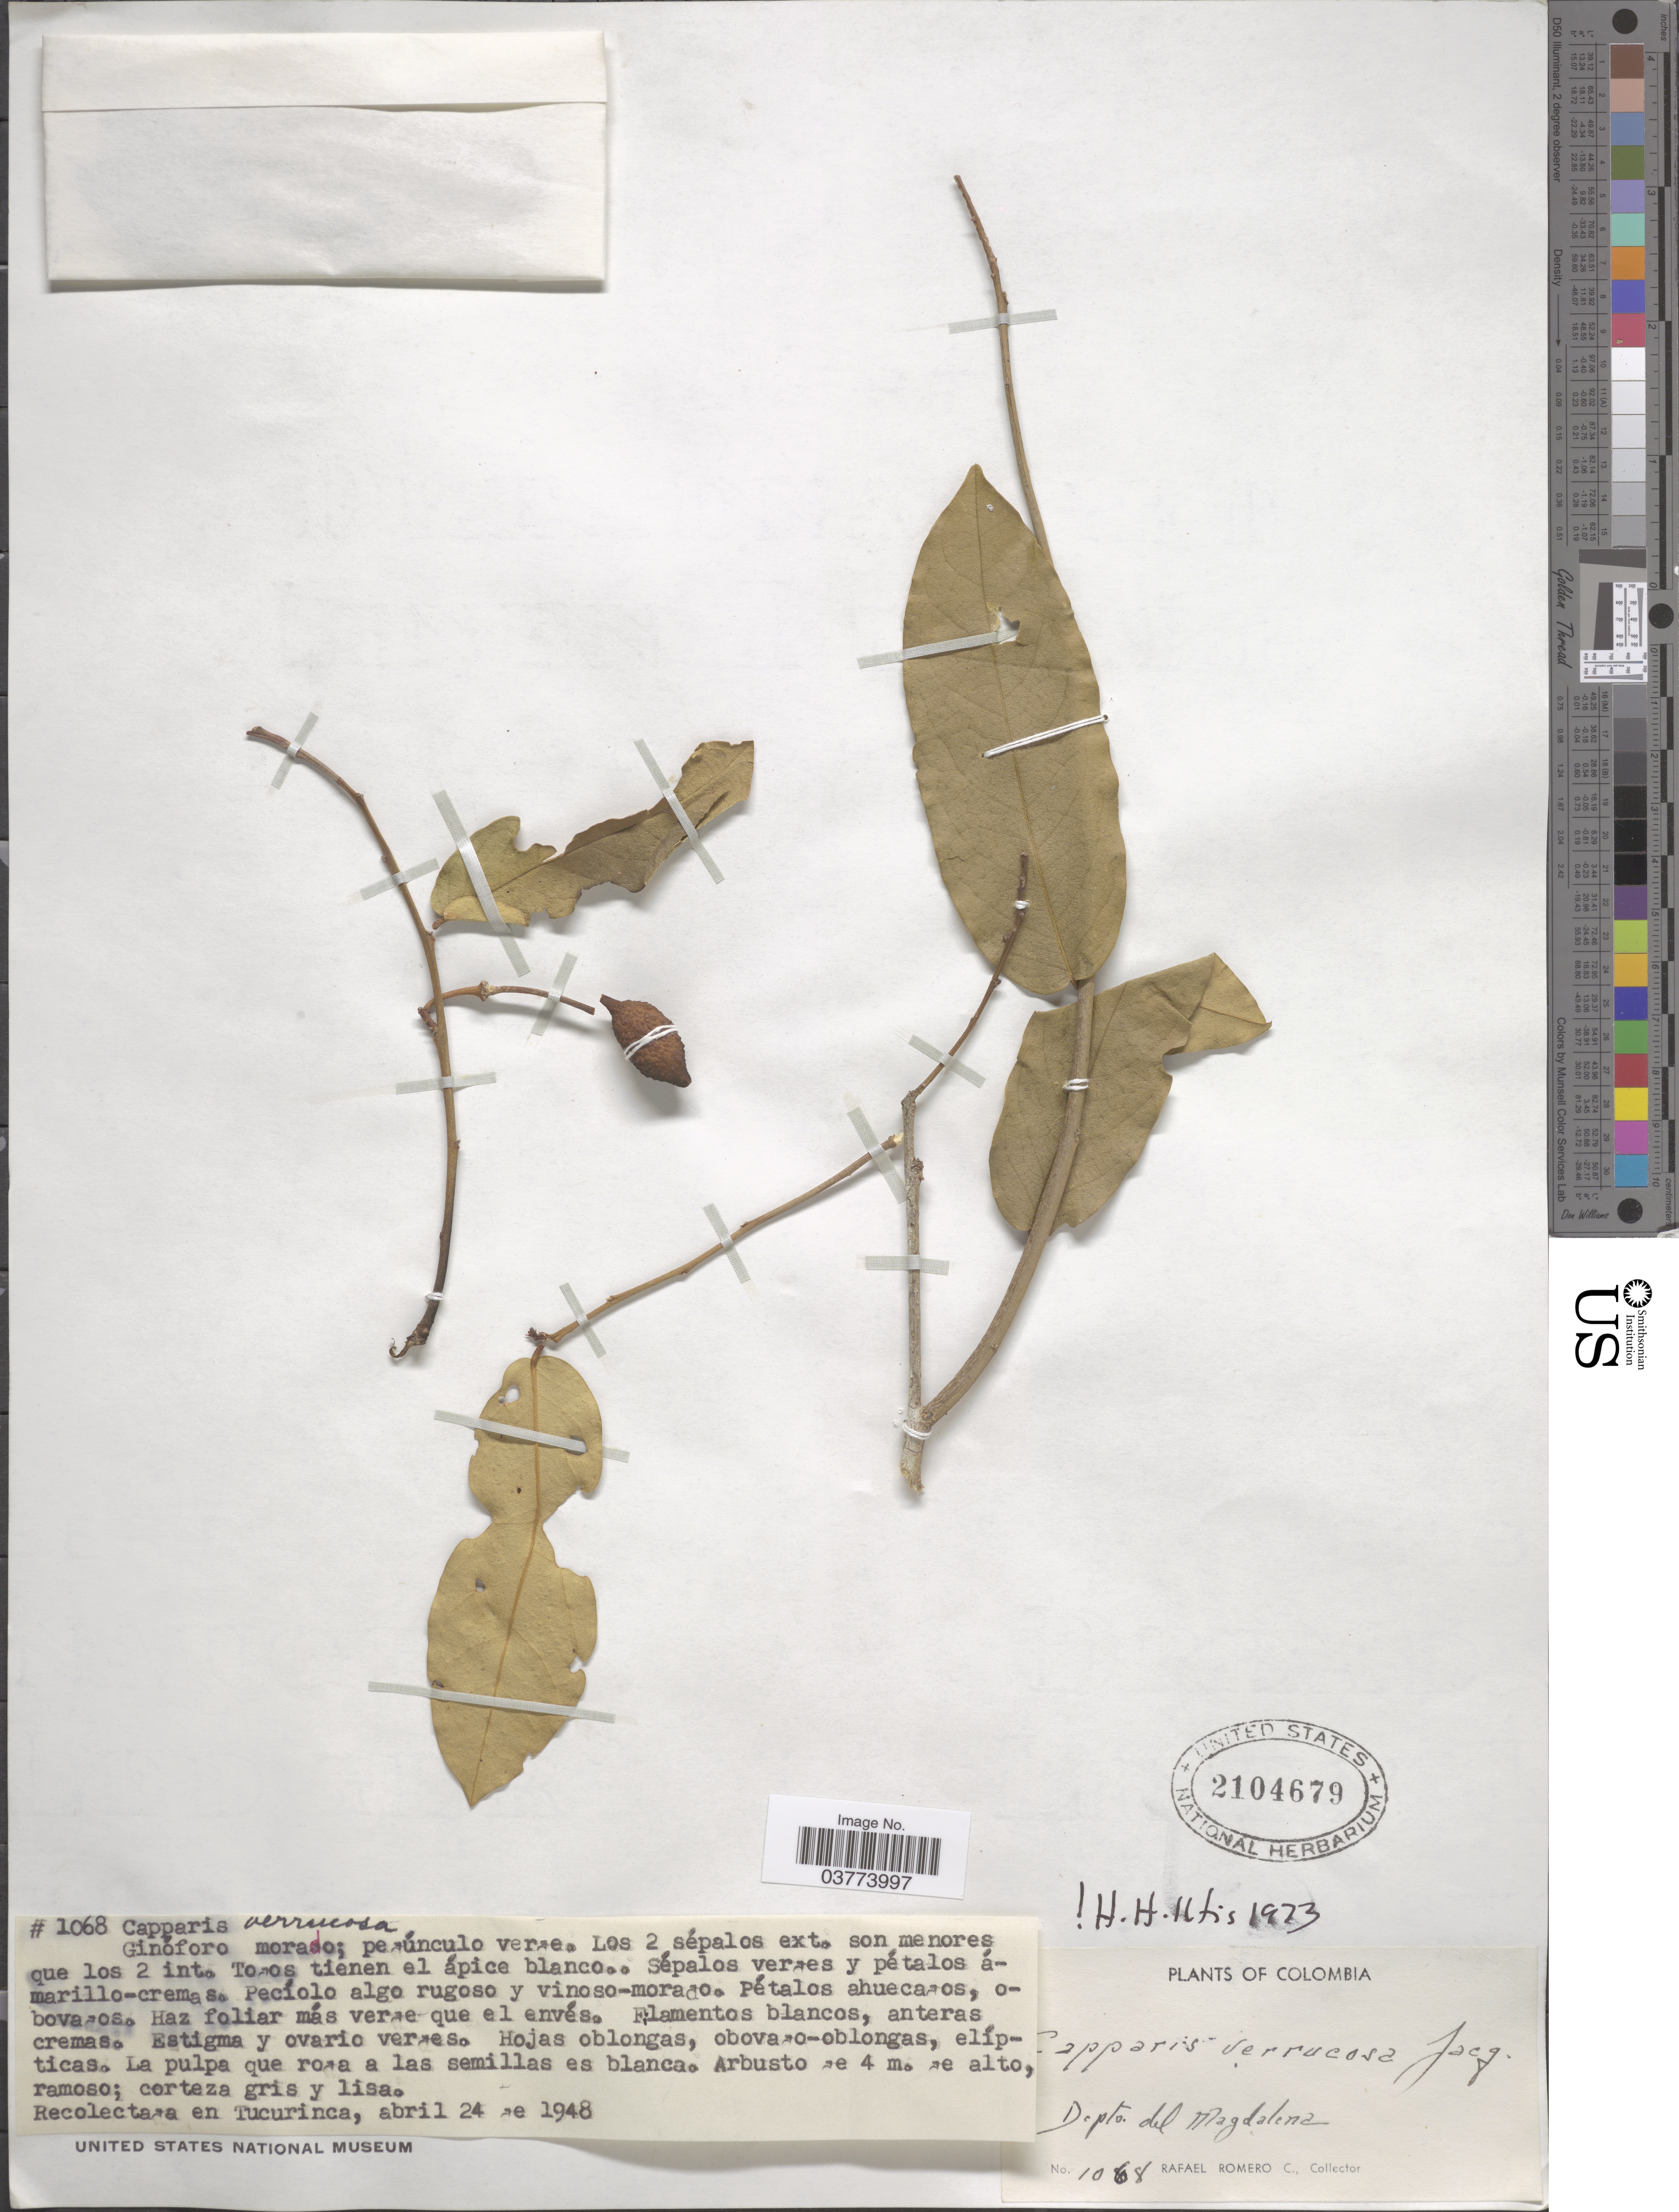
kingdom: Plantae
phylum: Tracheophyta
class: Magnoliopsida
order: Brassicales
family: Capparaceae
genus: Cynophalla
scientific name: Cynophalla verrucosa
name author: (Jacq.) J. Presl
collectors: R. Romero Castañeda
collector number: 1068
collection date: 1948-04-24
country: Colombia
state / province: Magdalena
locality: Depto. del Magdalena. Recolectara en Tucurinca.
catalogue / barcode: US 2104679